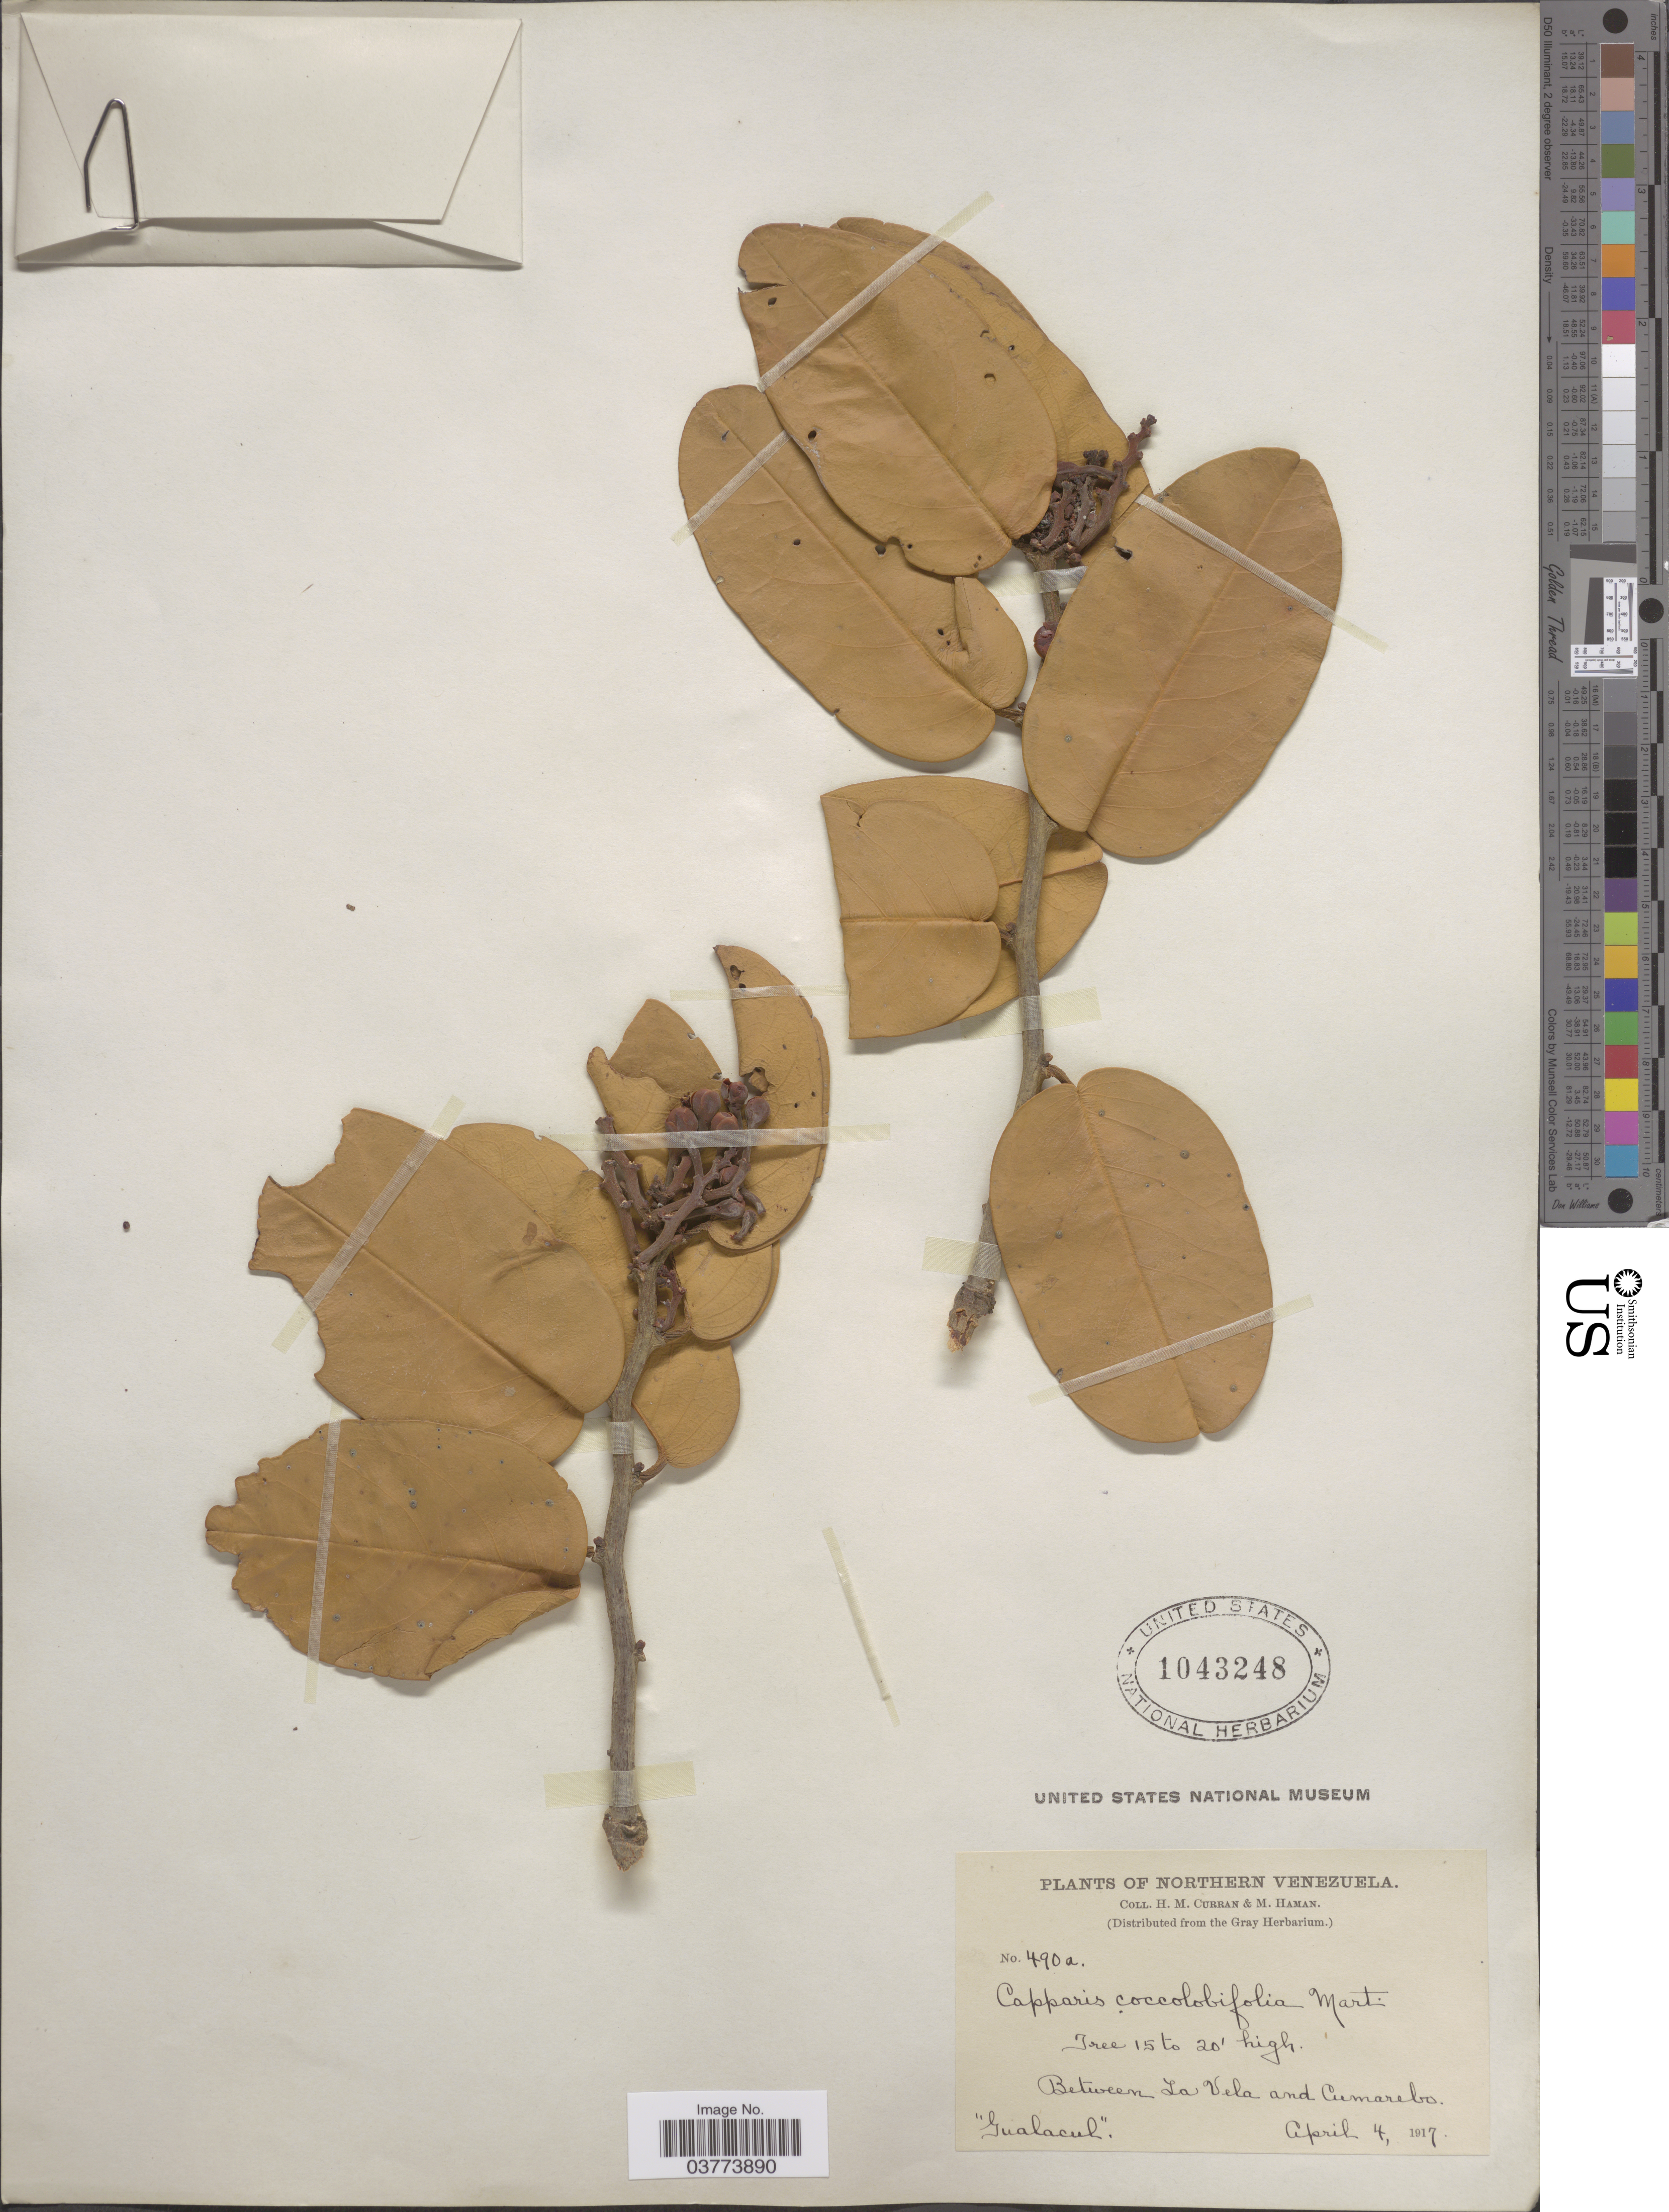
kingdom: Plantae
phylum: Tracheophyta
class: Magnoliopsida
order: Brassicales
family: Capparaceae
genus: Cynophalla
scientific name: Cynophalla hastata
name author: (Jacq.) J. Presl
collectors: H. M. Curran & M. Haman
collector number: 490a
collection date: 1917-04-04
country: Venezuela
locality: Northern Venezuela. Between La Vela and Cumarebo. "Gualacul".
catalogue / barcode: US 1043248